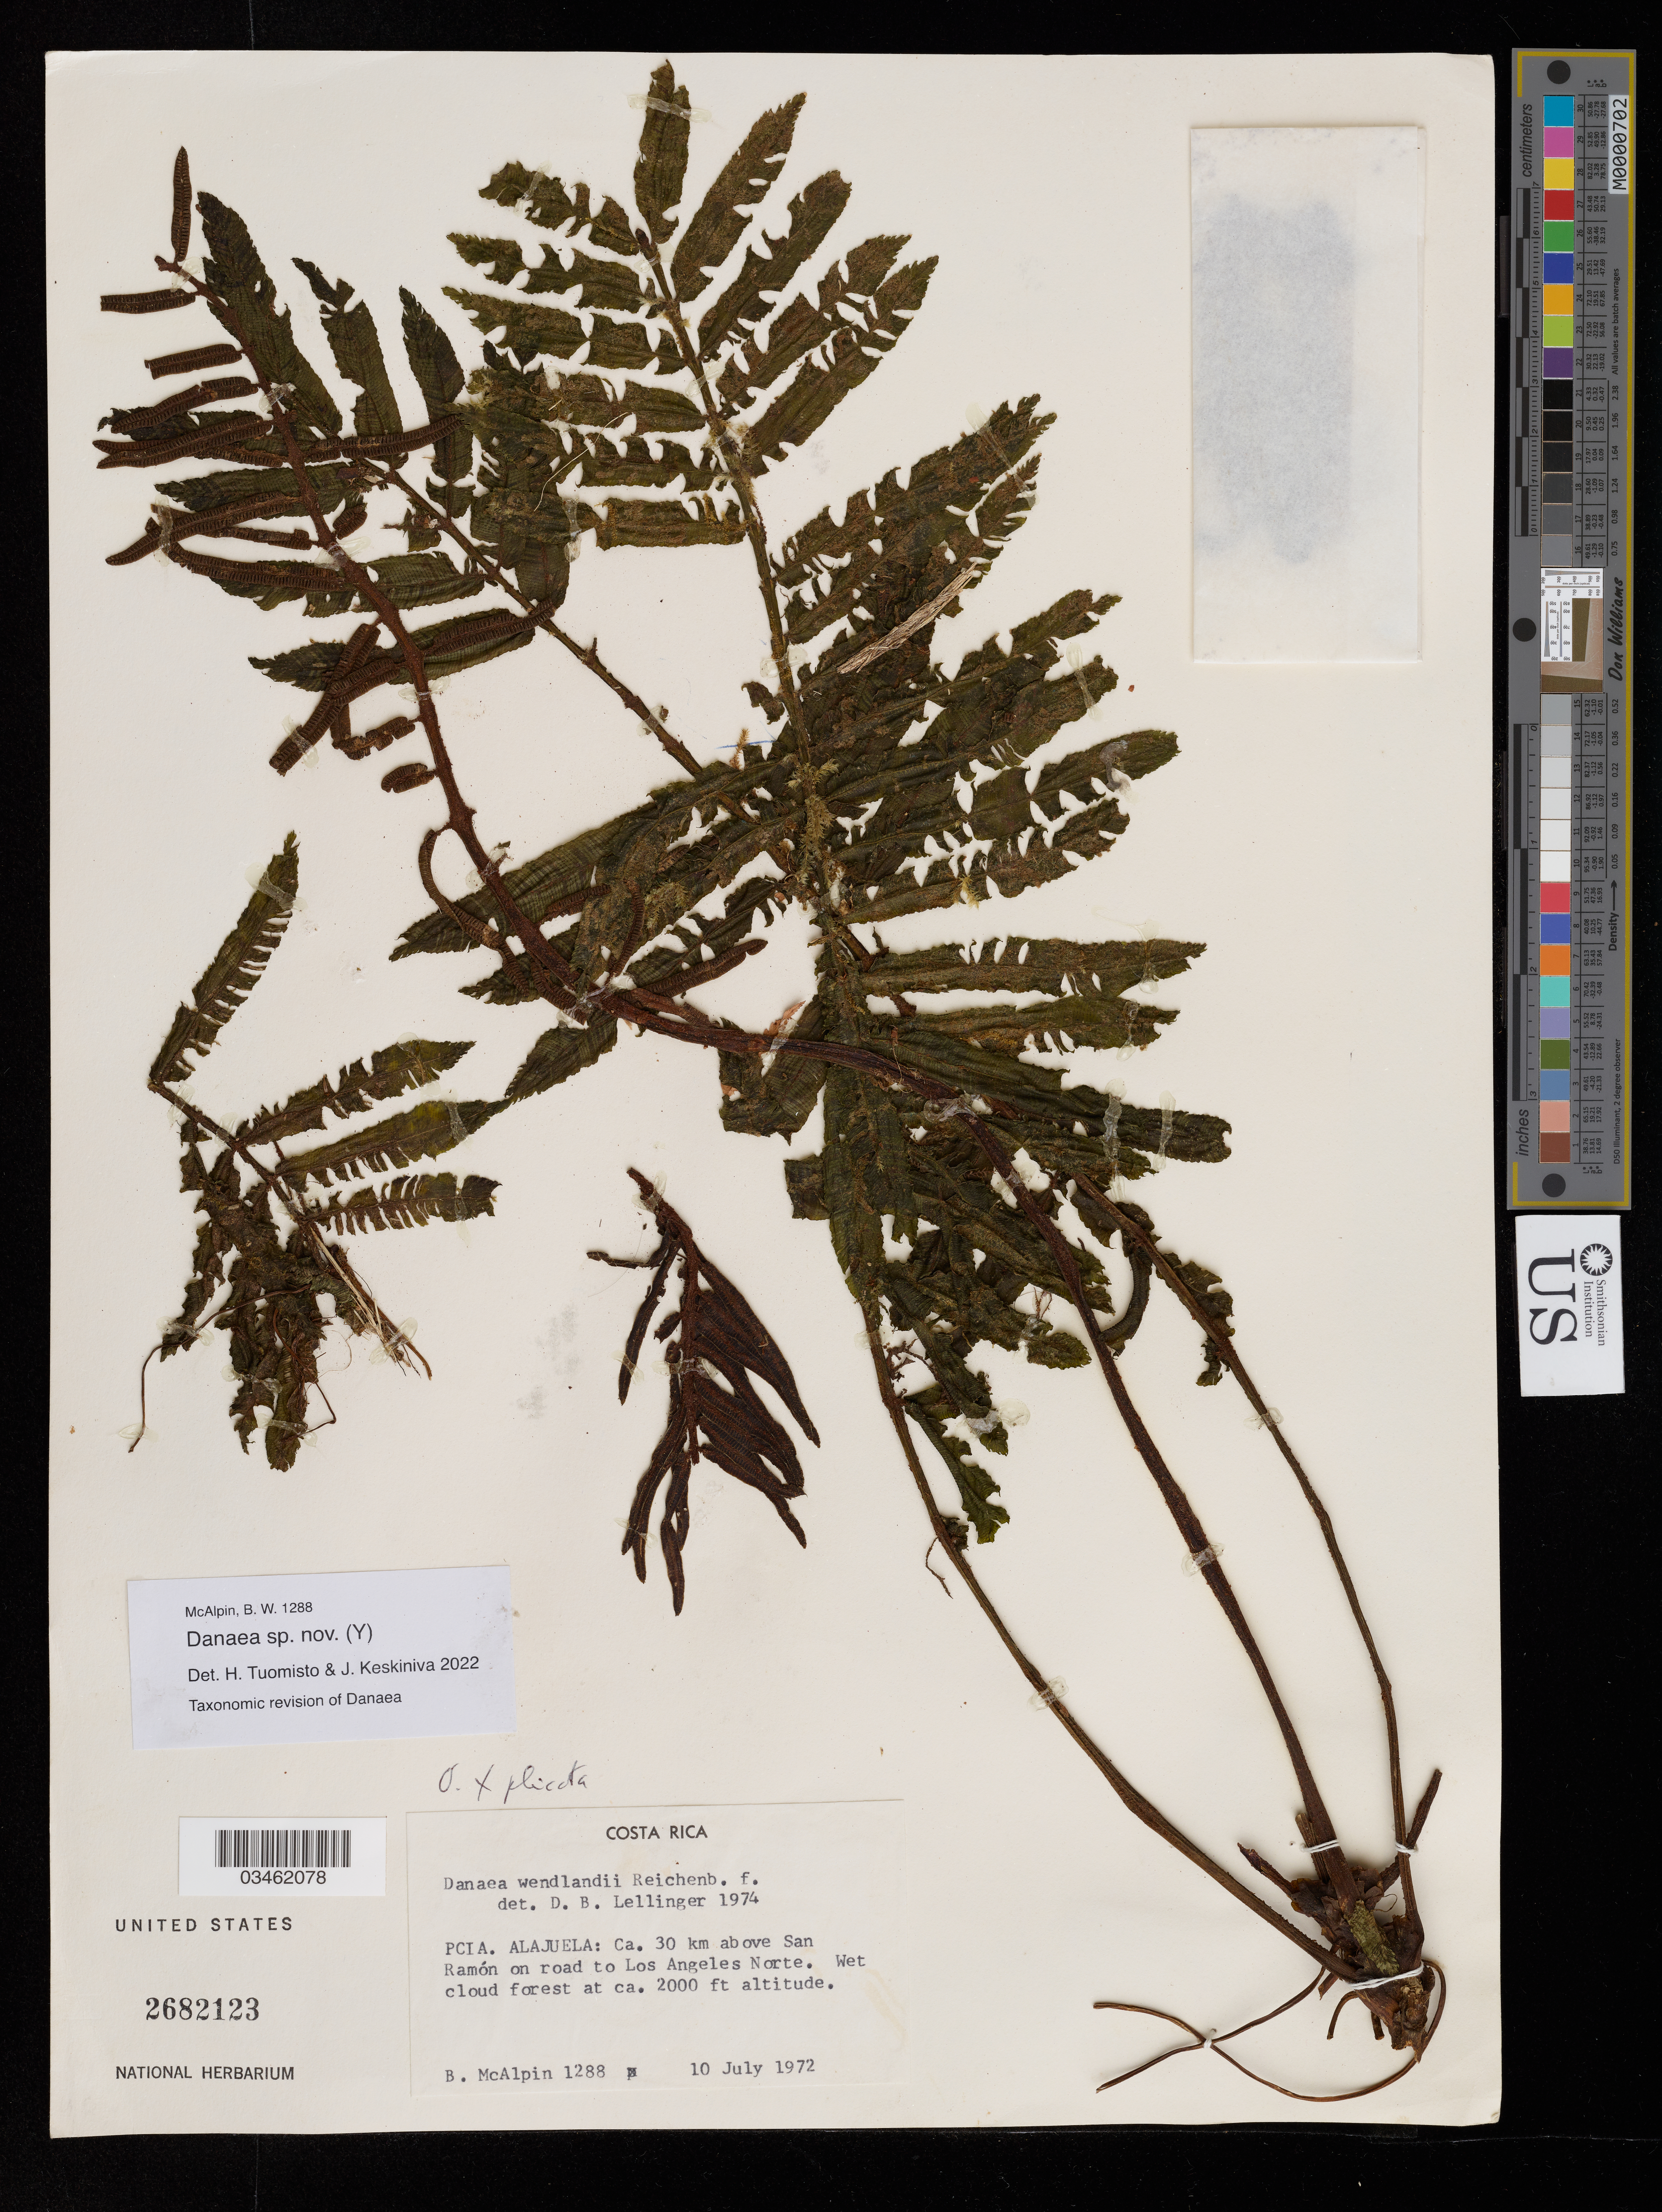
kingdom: Plantae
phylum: Tracheophyta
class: Polypodiopsida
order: Marattiales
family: Marattiaceae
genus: Danaea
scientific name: Danaea sp.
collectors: B. McAlpin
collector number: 1288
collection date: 1972-07-10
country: Costa Rica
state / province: Alajuela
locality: Ca. 30 km above San Ramón on road to Los Angeles Norte.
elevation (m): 610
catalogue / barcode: US 2682123